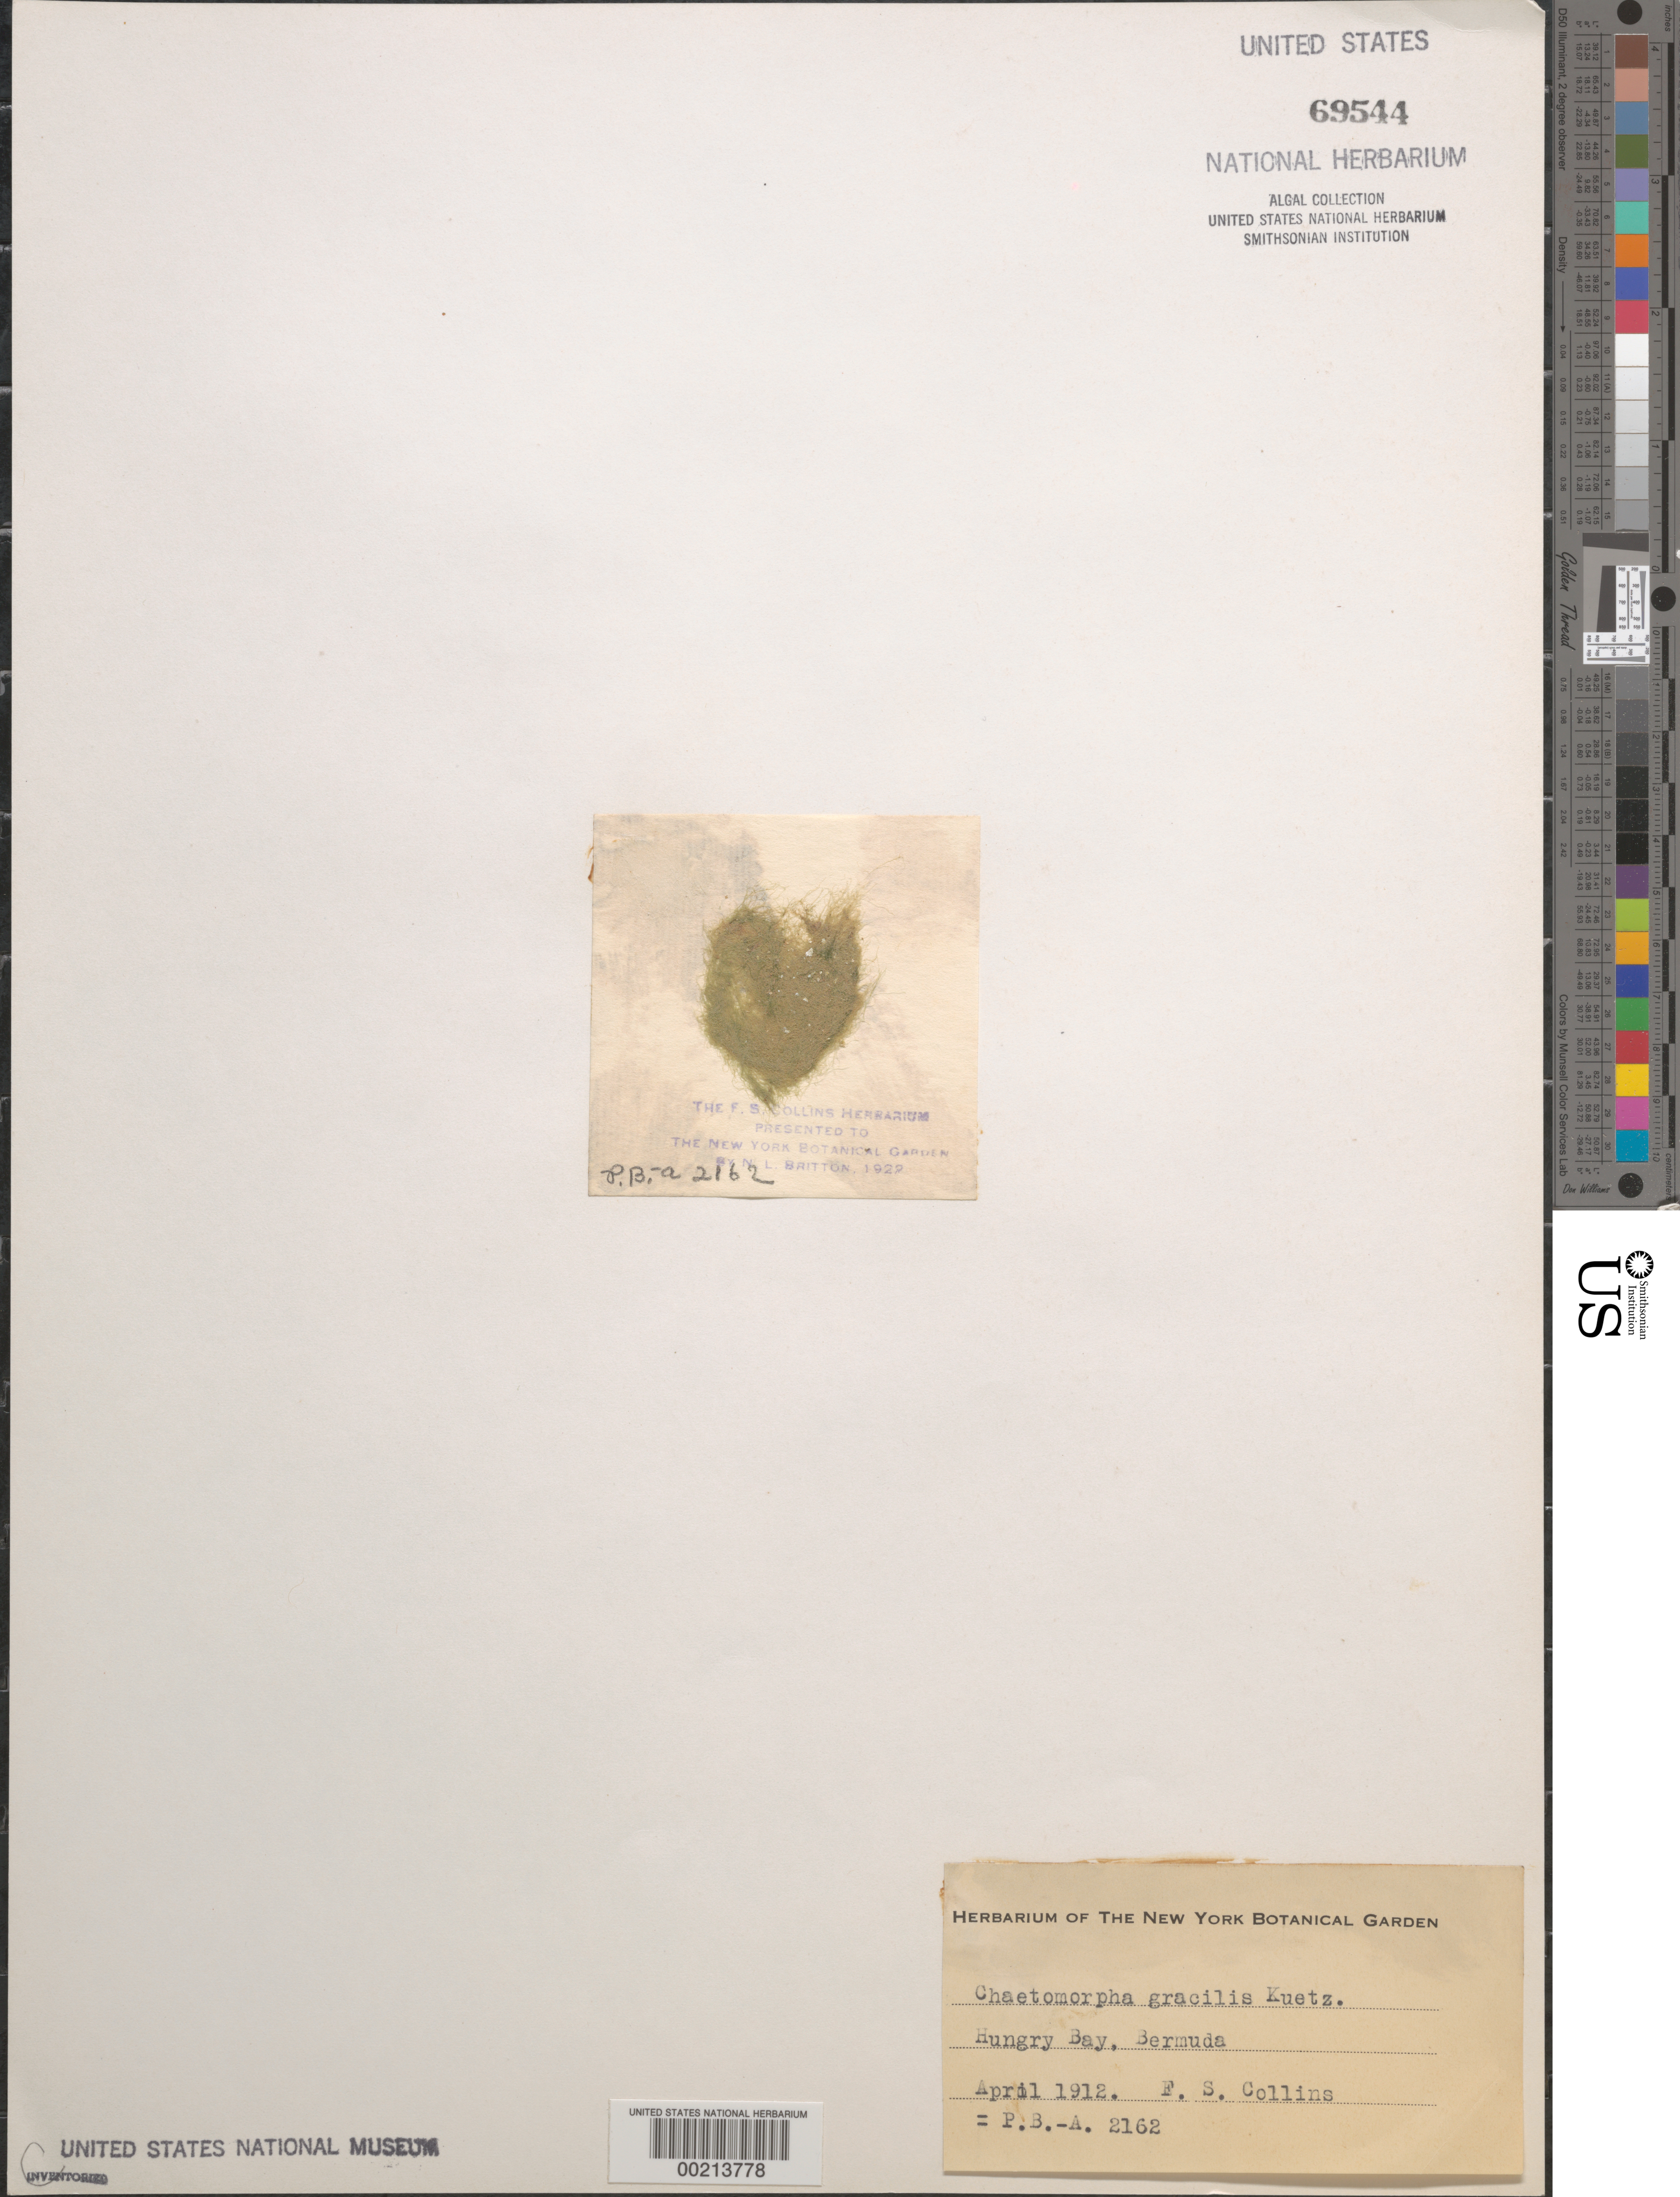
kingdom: Plantae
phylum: Chlorophyta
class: Ulvophyceae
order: Cladophorales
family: Cladophoraceae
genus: Chaetomorpha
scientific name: Chaetomorpha gracilis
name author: Kütz.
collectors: F. Collins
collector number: PB-A 2162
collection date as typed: April 1912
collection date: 1912-04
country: Bermuda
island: Bermuda Island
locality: Hungry Bay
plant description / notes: Collins, Holden & Setchell, Phycotheca Boreali-Americana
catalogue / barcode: US 69544